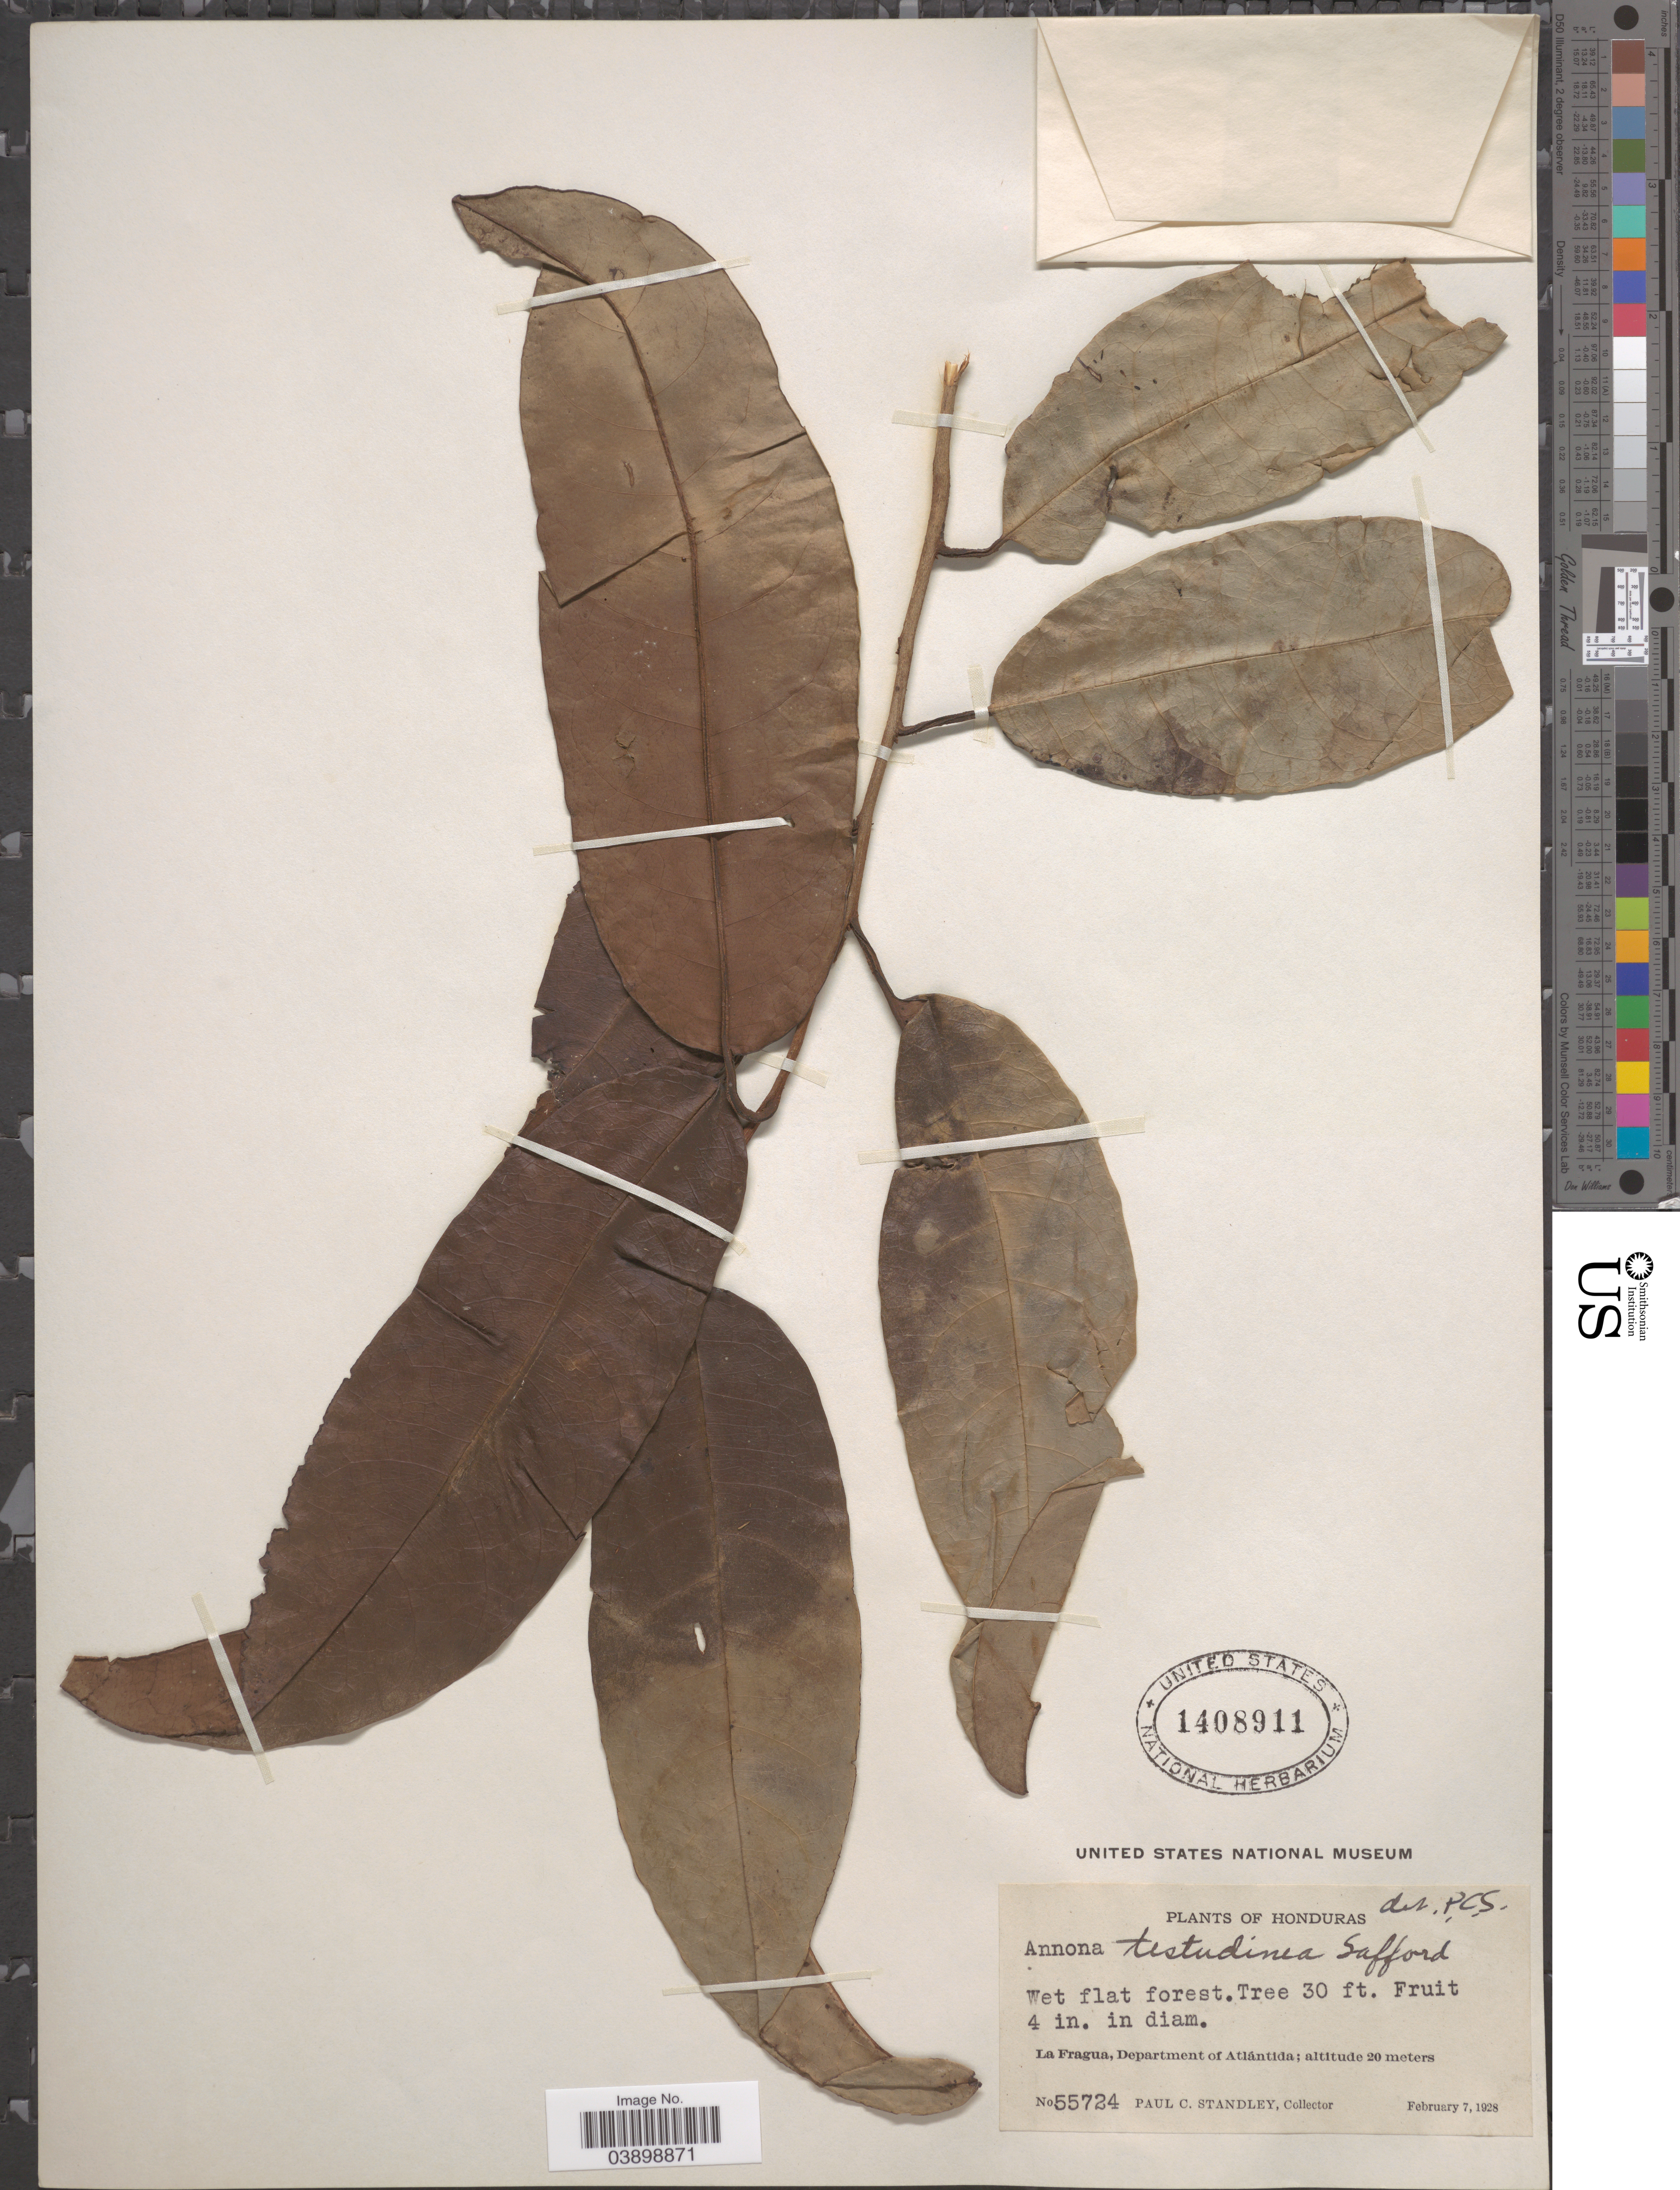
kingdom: Plantae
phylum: Tracheophyta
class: Magnoliopsida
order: Magnoliales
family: Annonaceae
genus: Annona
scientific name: Annona testudinea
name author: Saff.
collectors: P. C. Standley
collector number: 55724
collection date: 1928-02-07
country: Honduras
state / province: Atlantida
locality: La Fragua, Department of Atlántida.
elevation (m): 20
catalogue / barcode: US 1408911